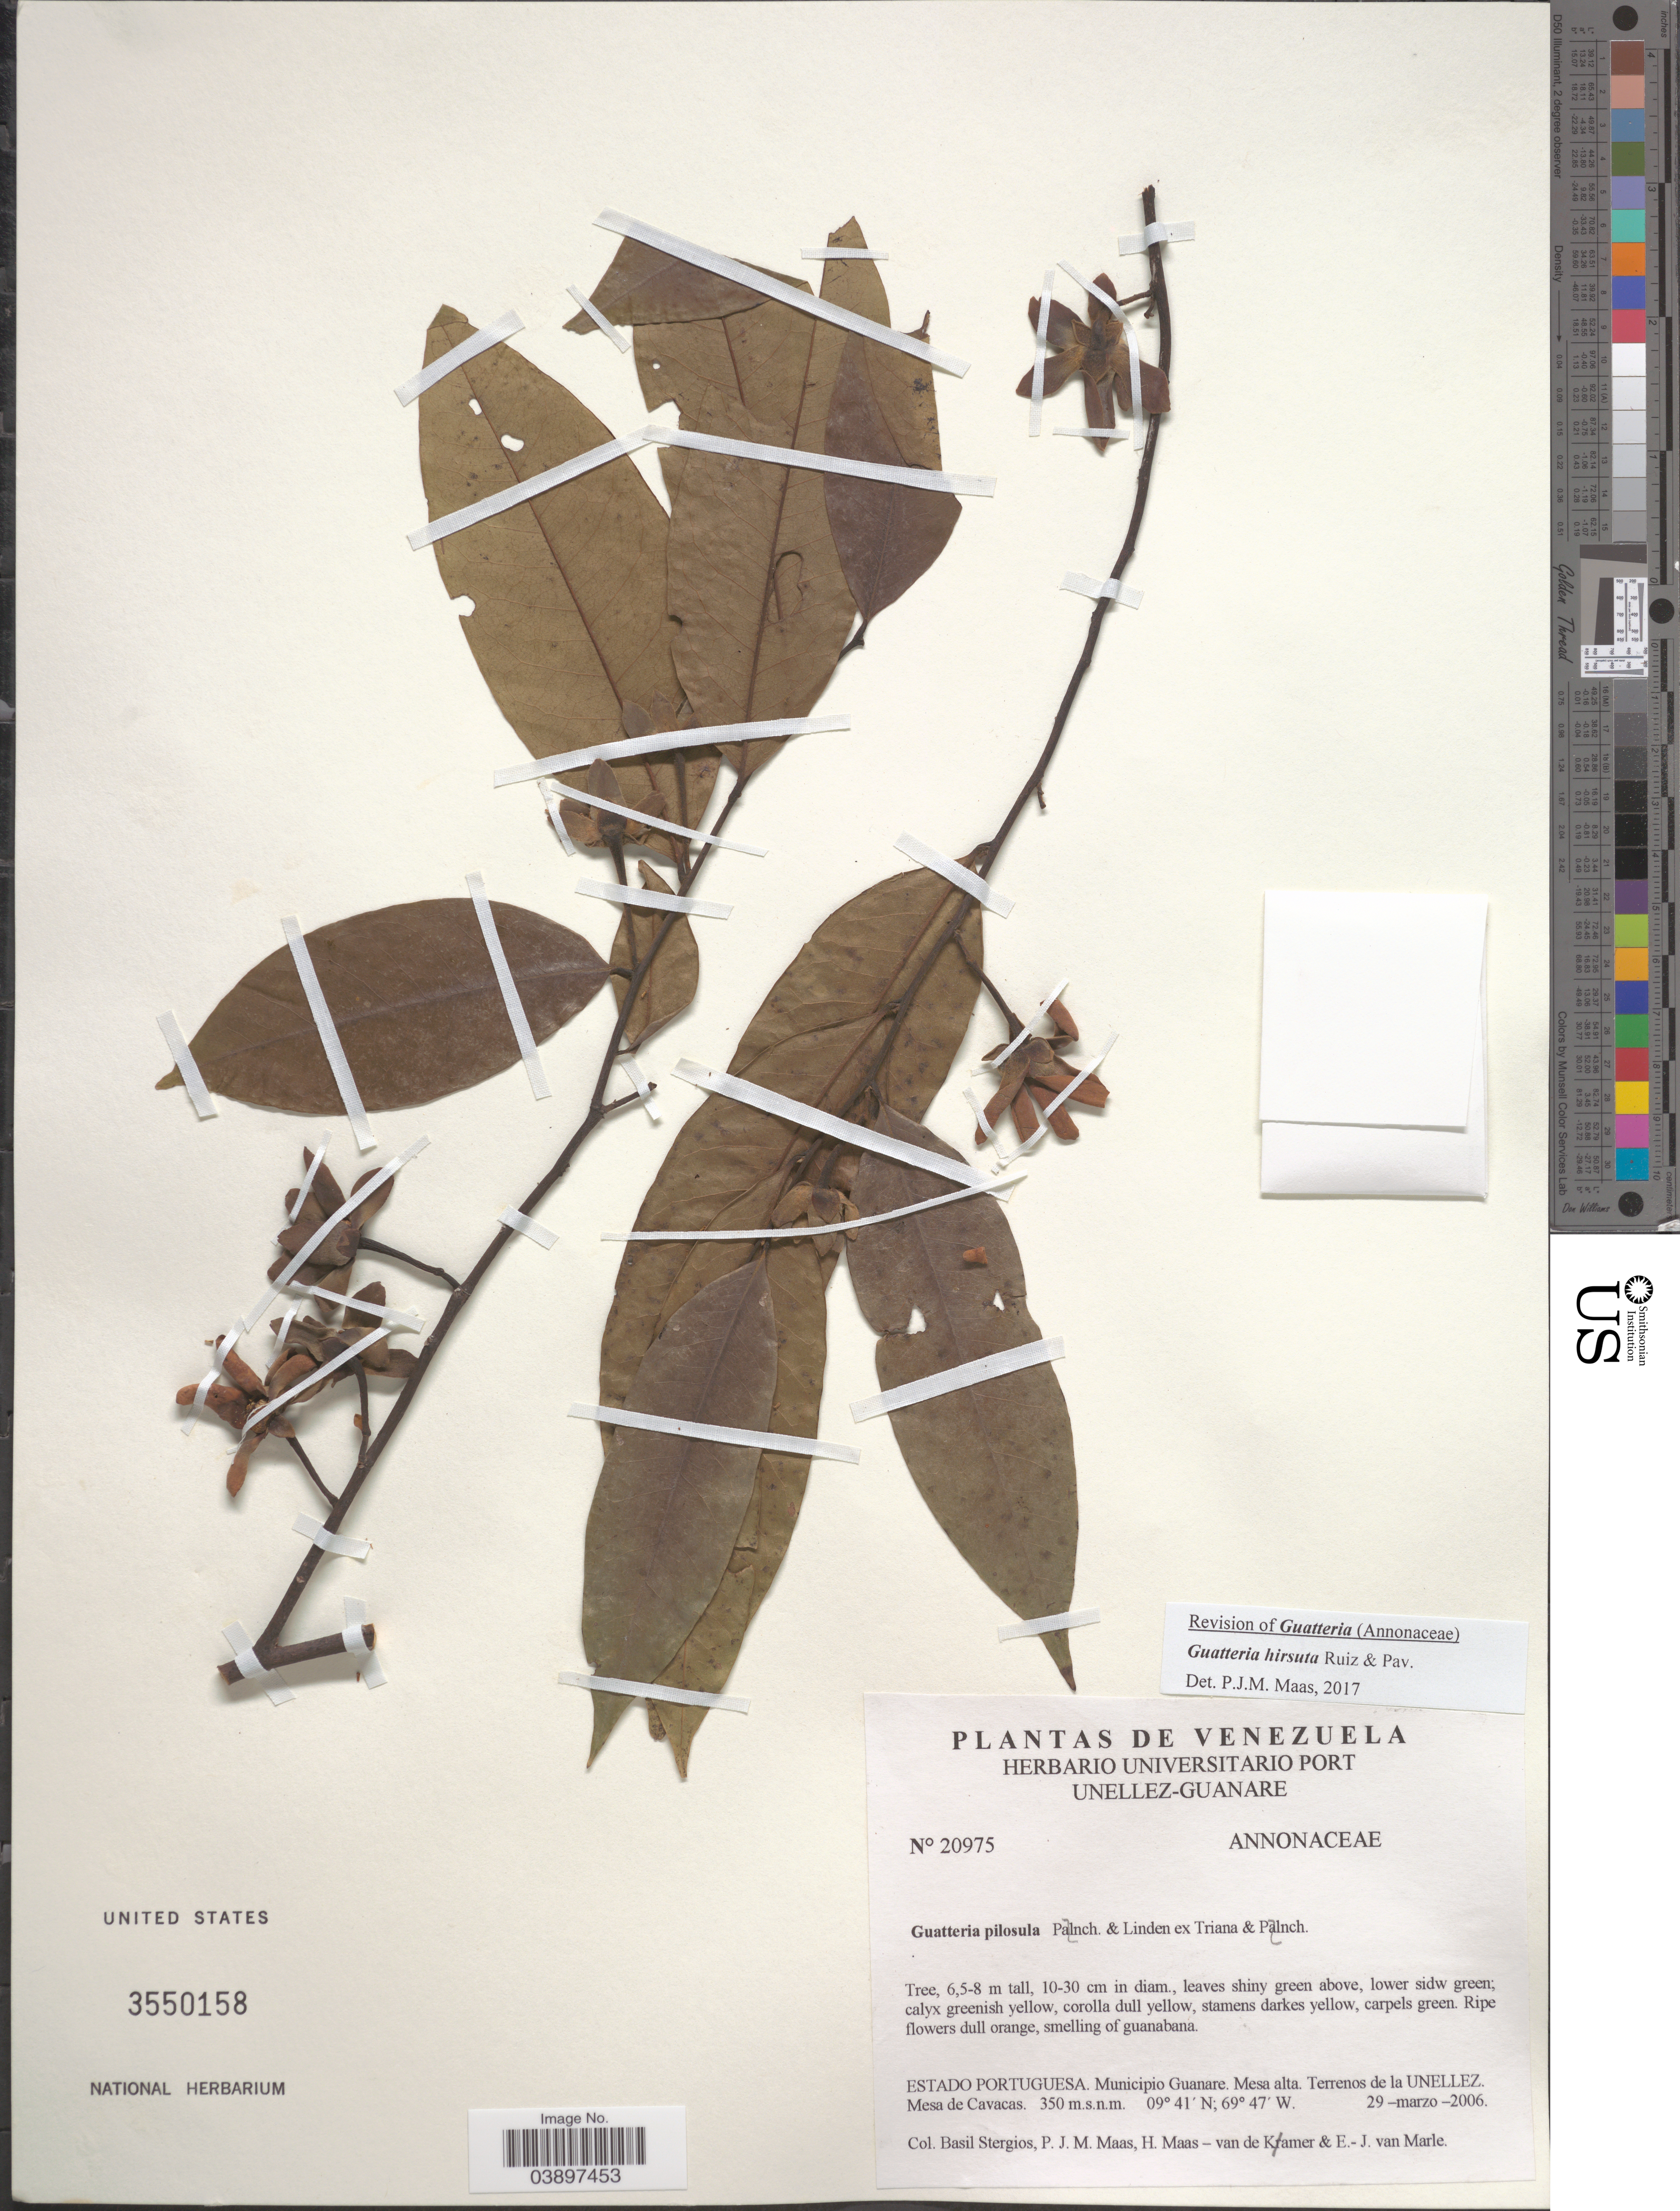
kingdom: Plantae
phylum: Tracheophyta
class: Magnoliopsida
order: Magnoliales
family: Annonaceae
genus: Guatteria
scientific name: Guatteria hirsuta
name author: Ruiz & Pav.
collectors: B. G. Stergios, P. Maas, H. Maas van de Kamer & E. Marle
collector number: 20975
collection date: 2006-03-29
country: Venezuela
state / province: Portuguesa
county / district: Guanare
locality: Terrenos de la UNELLEZ. Mesa de Cavacas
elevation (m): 350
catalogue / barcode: US 3550158